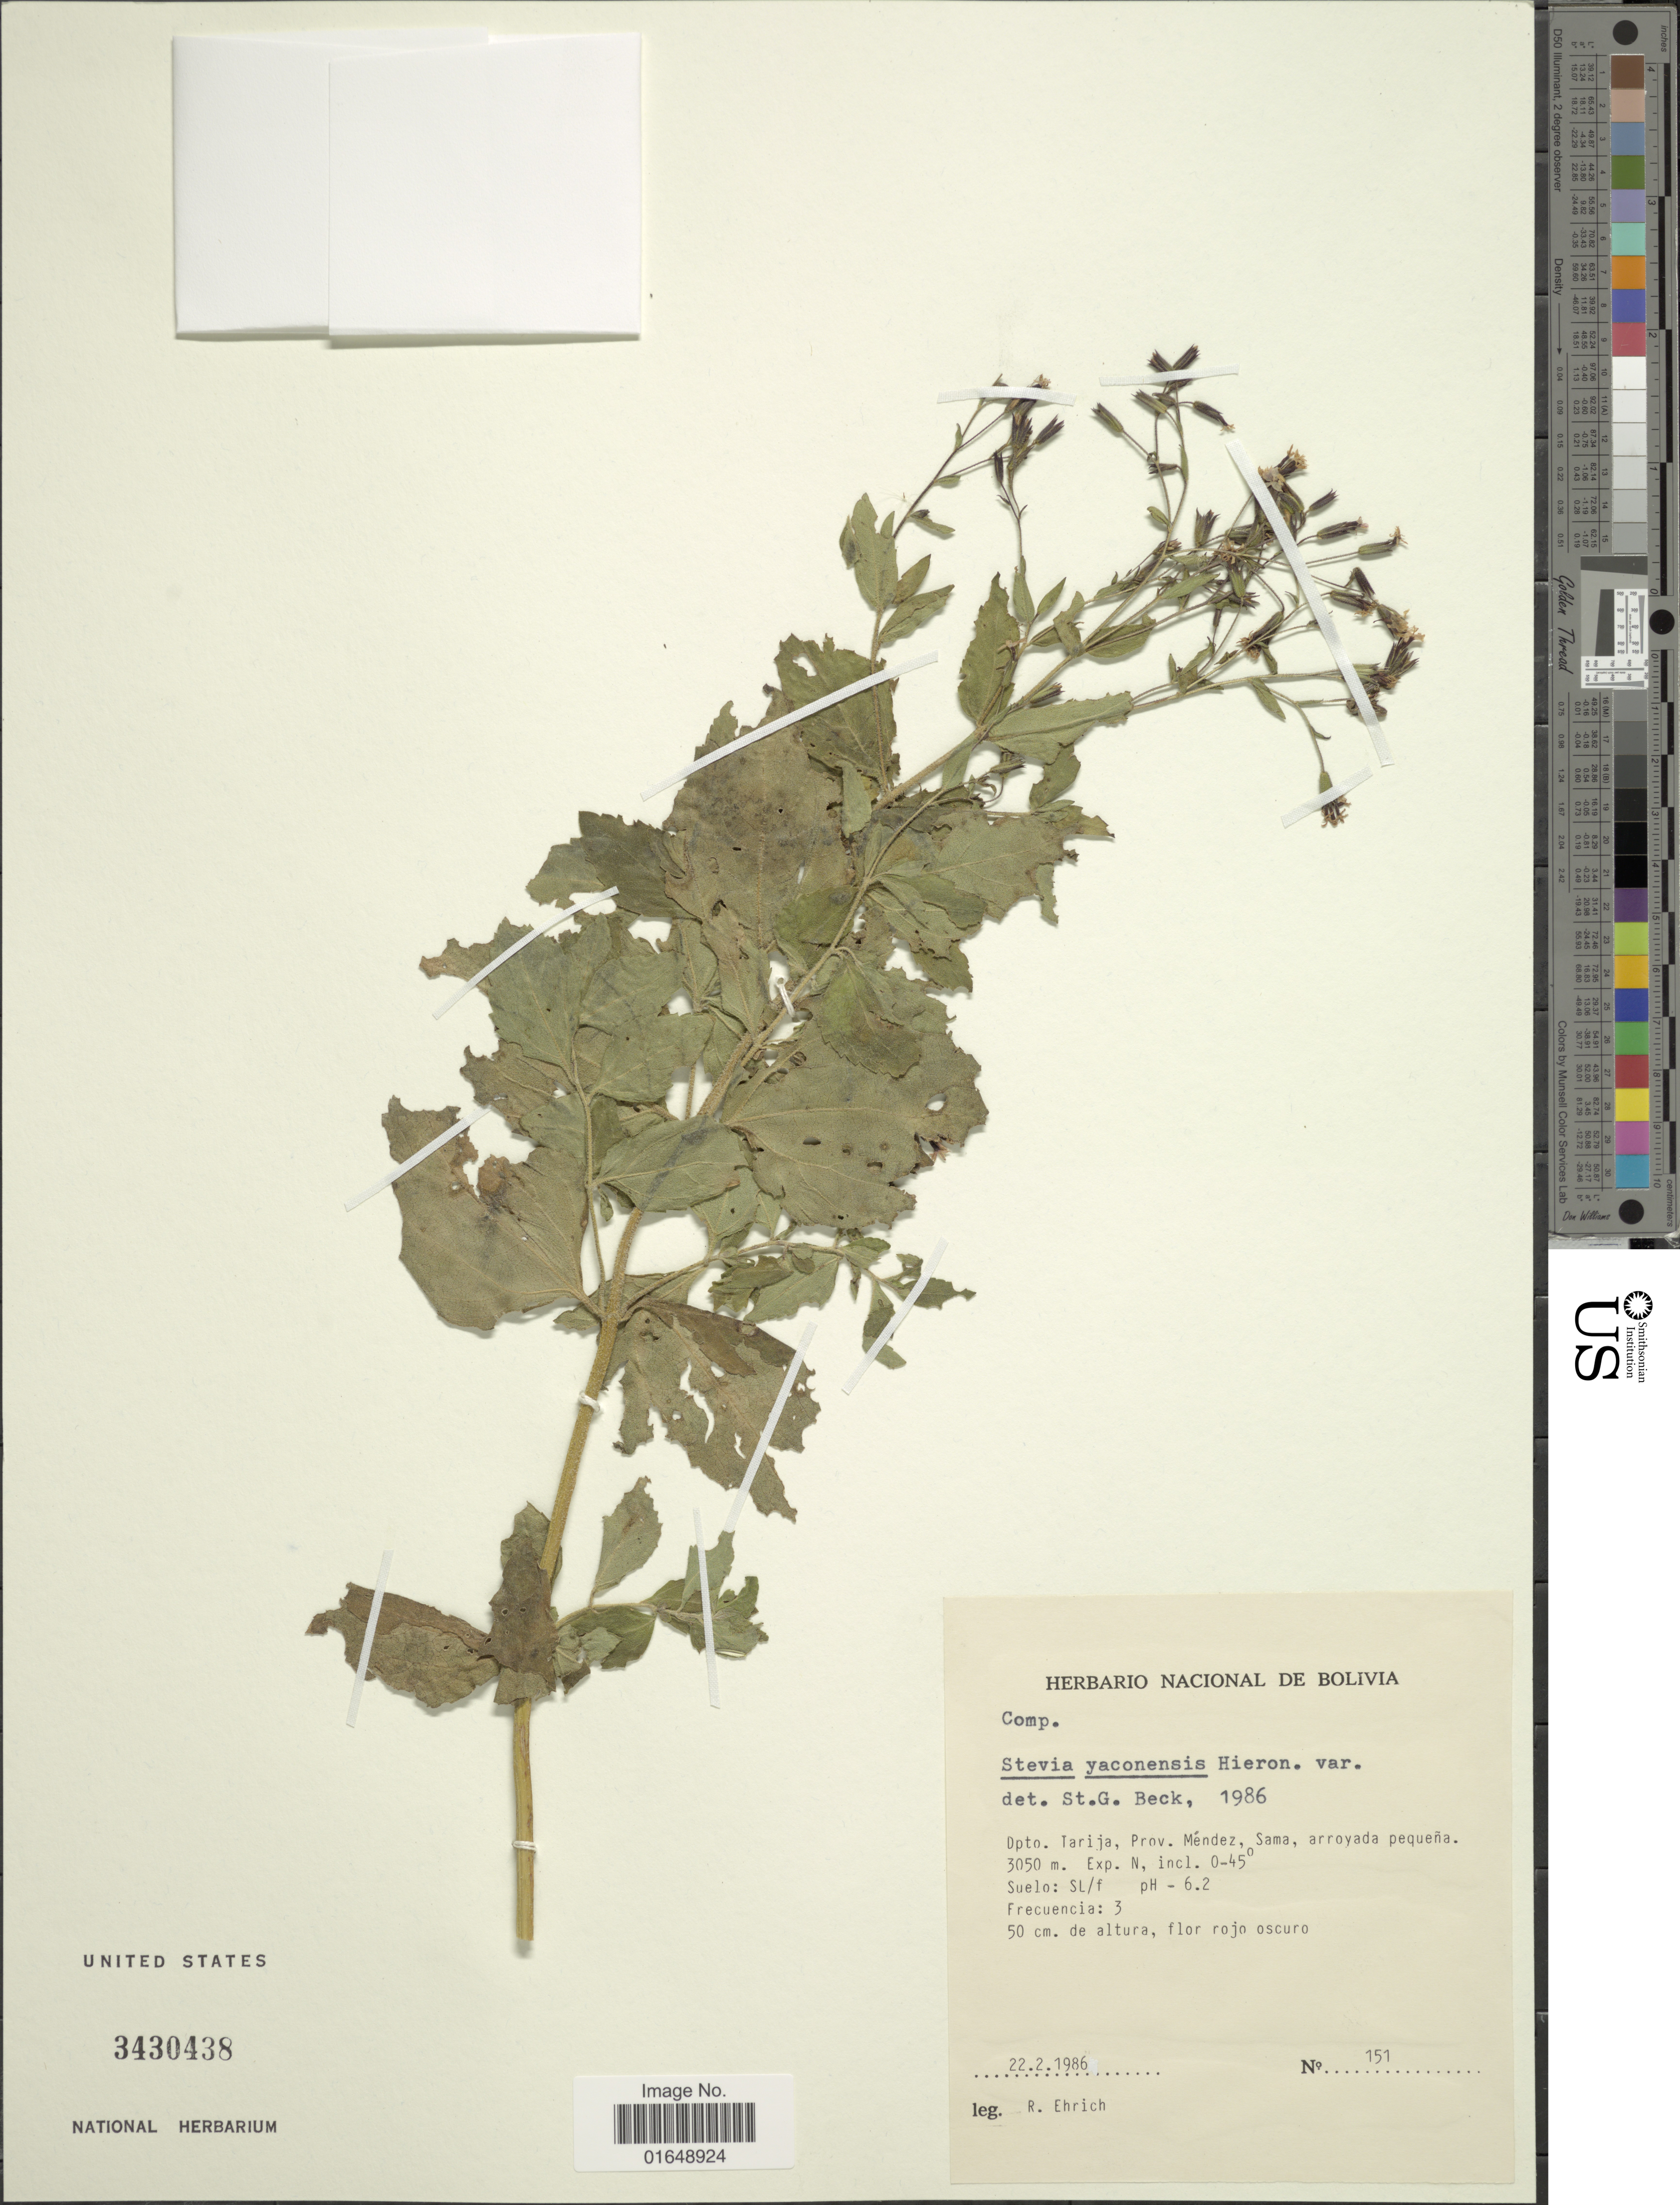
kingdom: Plantae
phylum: Tracheophyta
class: Magnoliopsida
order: Asterales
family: Asteraceae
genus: Stevia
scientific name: Stevia yaconensis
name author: Hieron.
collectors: R. Ehrich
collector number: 151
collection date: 1986-02-22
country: Bolivia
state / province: Tarija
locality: Prov. Méndez, Sama, arroyada pequeña, Exp. N, incl.0-45° Suelo: SL/f pH-6.2.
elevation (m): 3050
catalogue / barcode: US 3430438